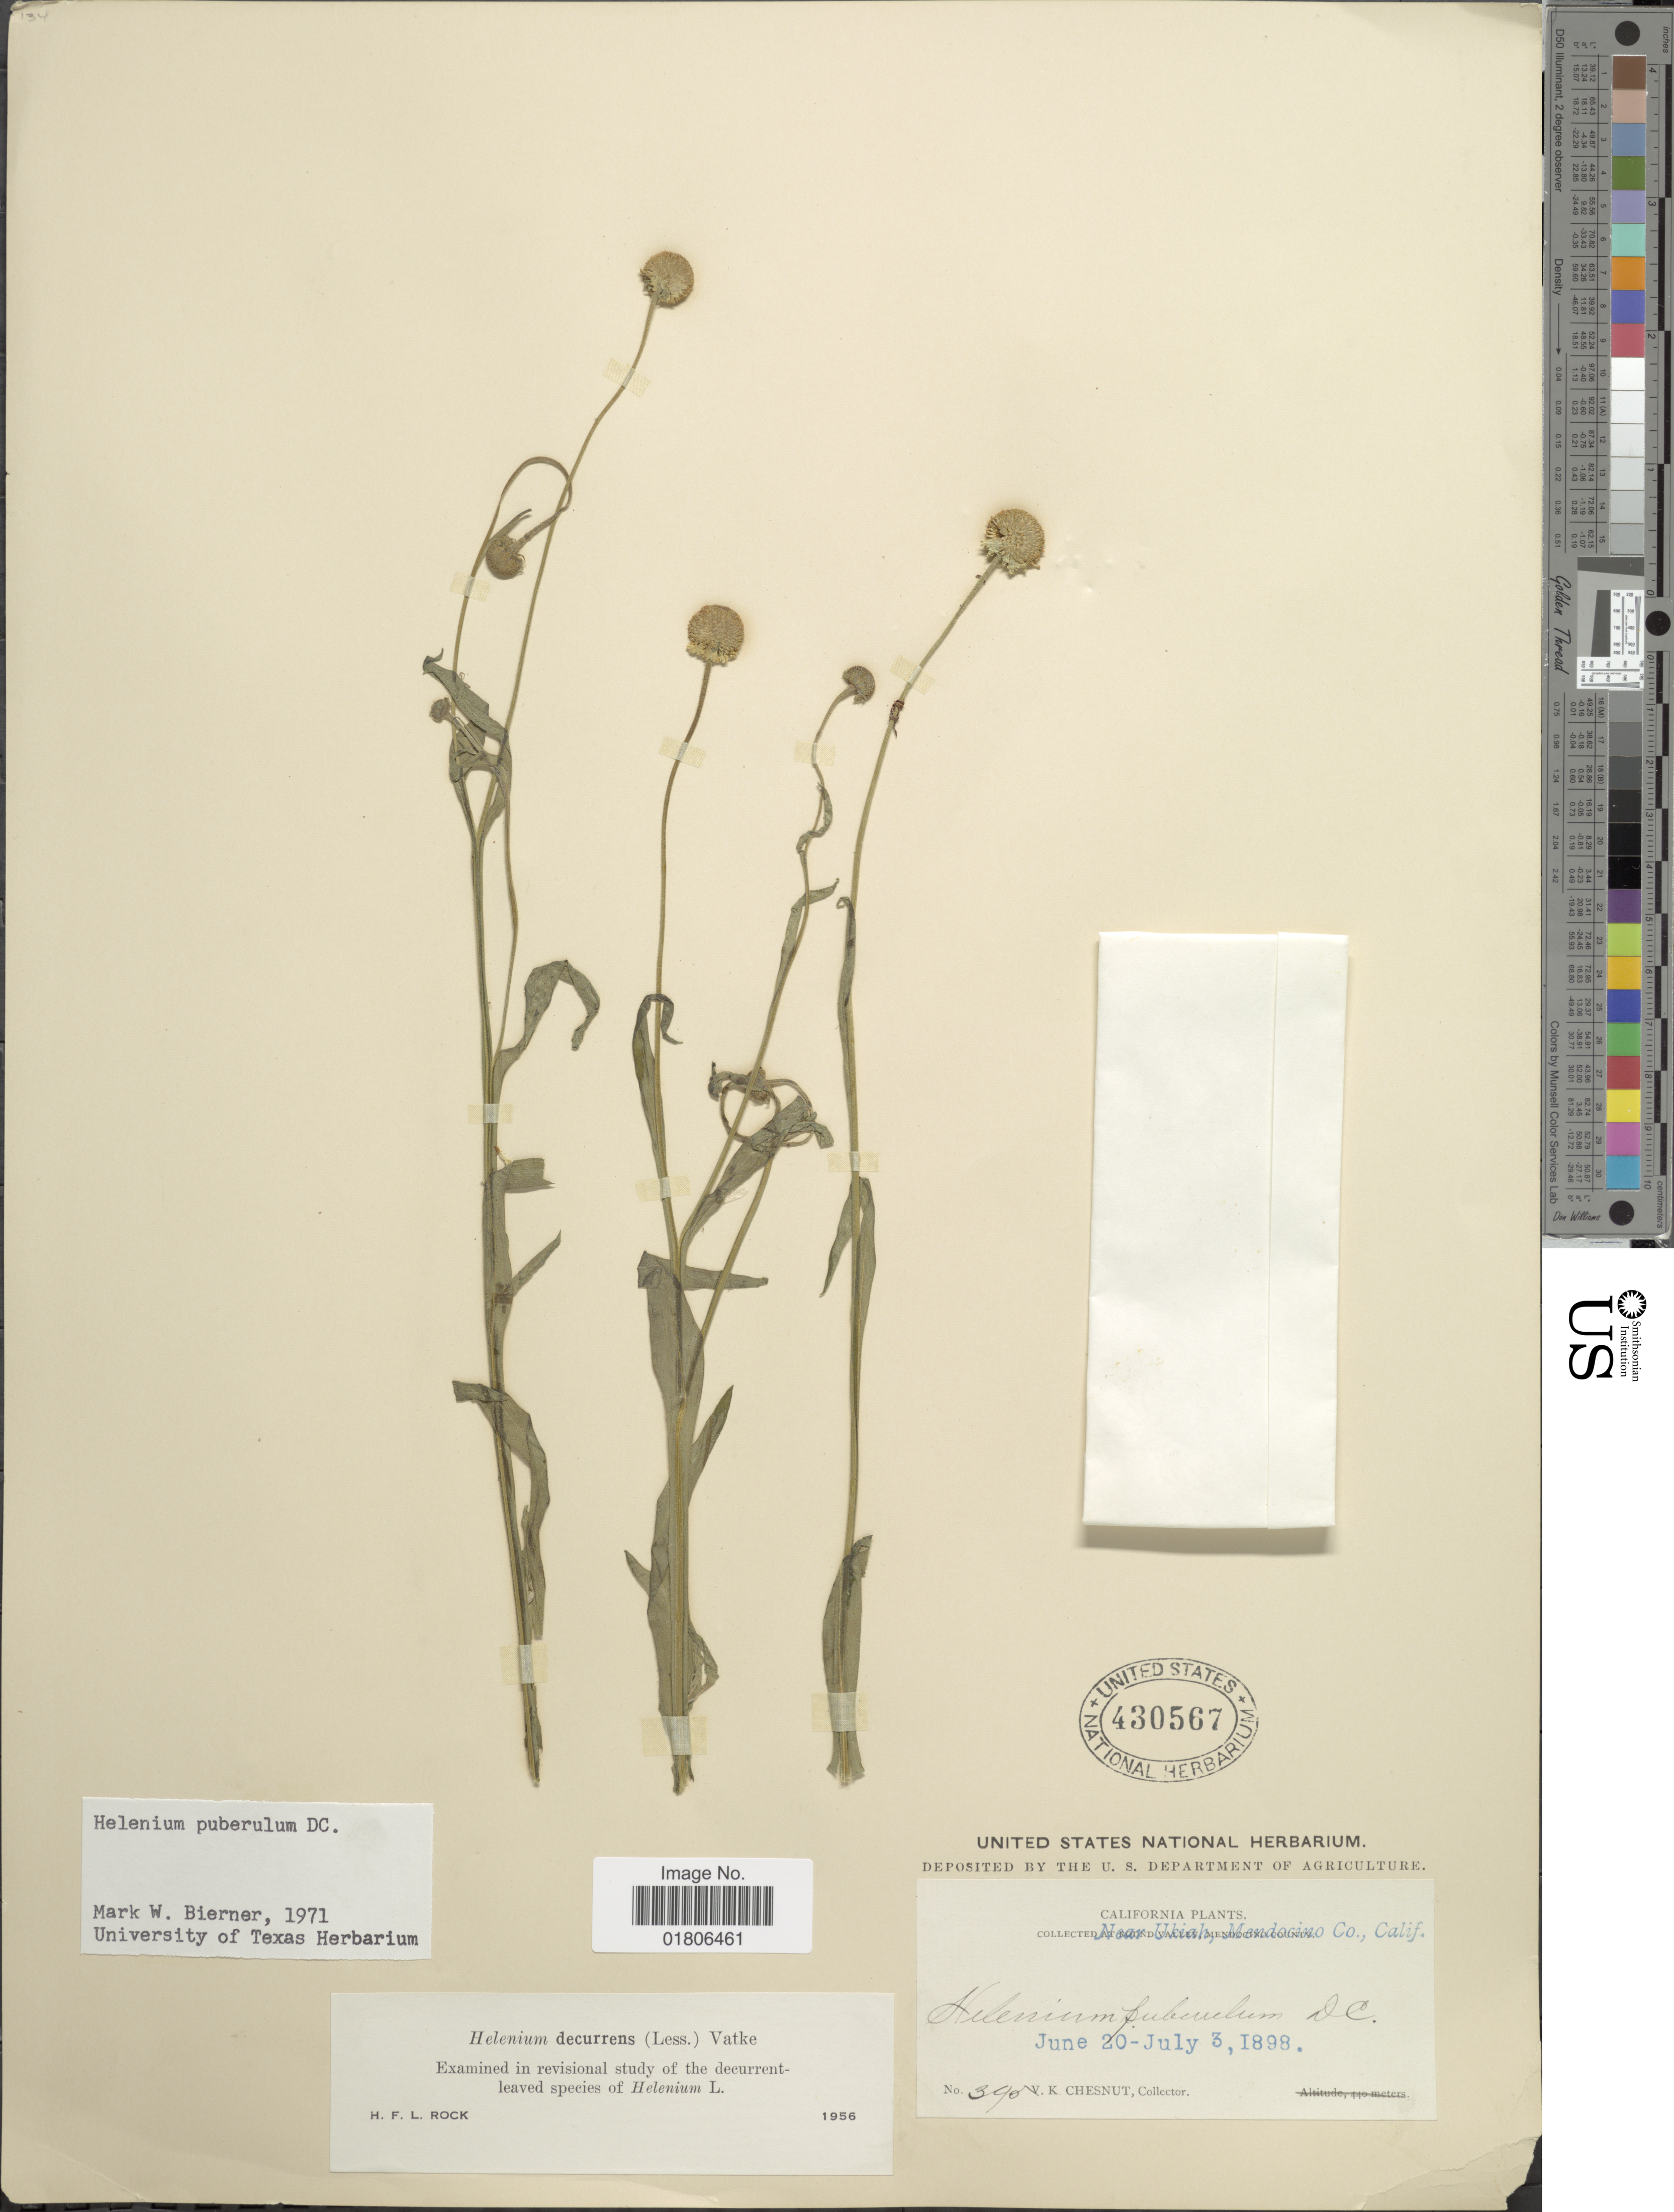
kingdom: Plantae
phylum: Tracheophyta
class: Magnoliopsida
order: Asterales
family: Asteraceae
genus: Helenium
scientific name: Helenium pinnatifidum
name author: (Schwein. ex Nutt.) Rydb.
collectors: V. Chesnut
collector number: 390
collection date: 1898-06-20/1898-07-03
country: United States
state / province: California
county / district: Mendocino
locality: Near Ukiah, Mendocino Co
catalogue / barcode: US 430567